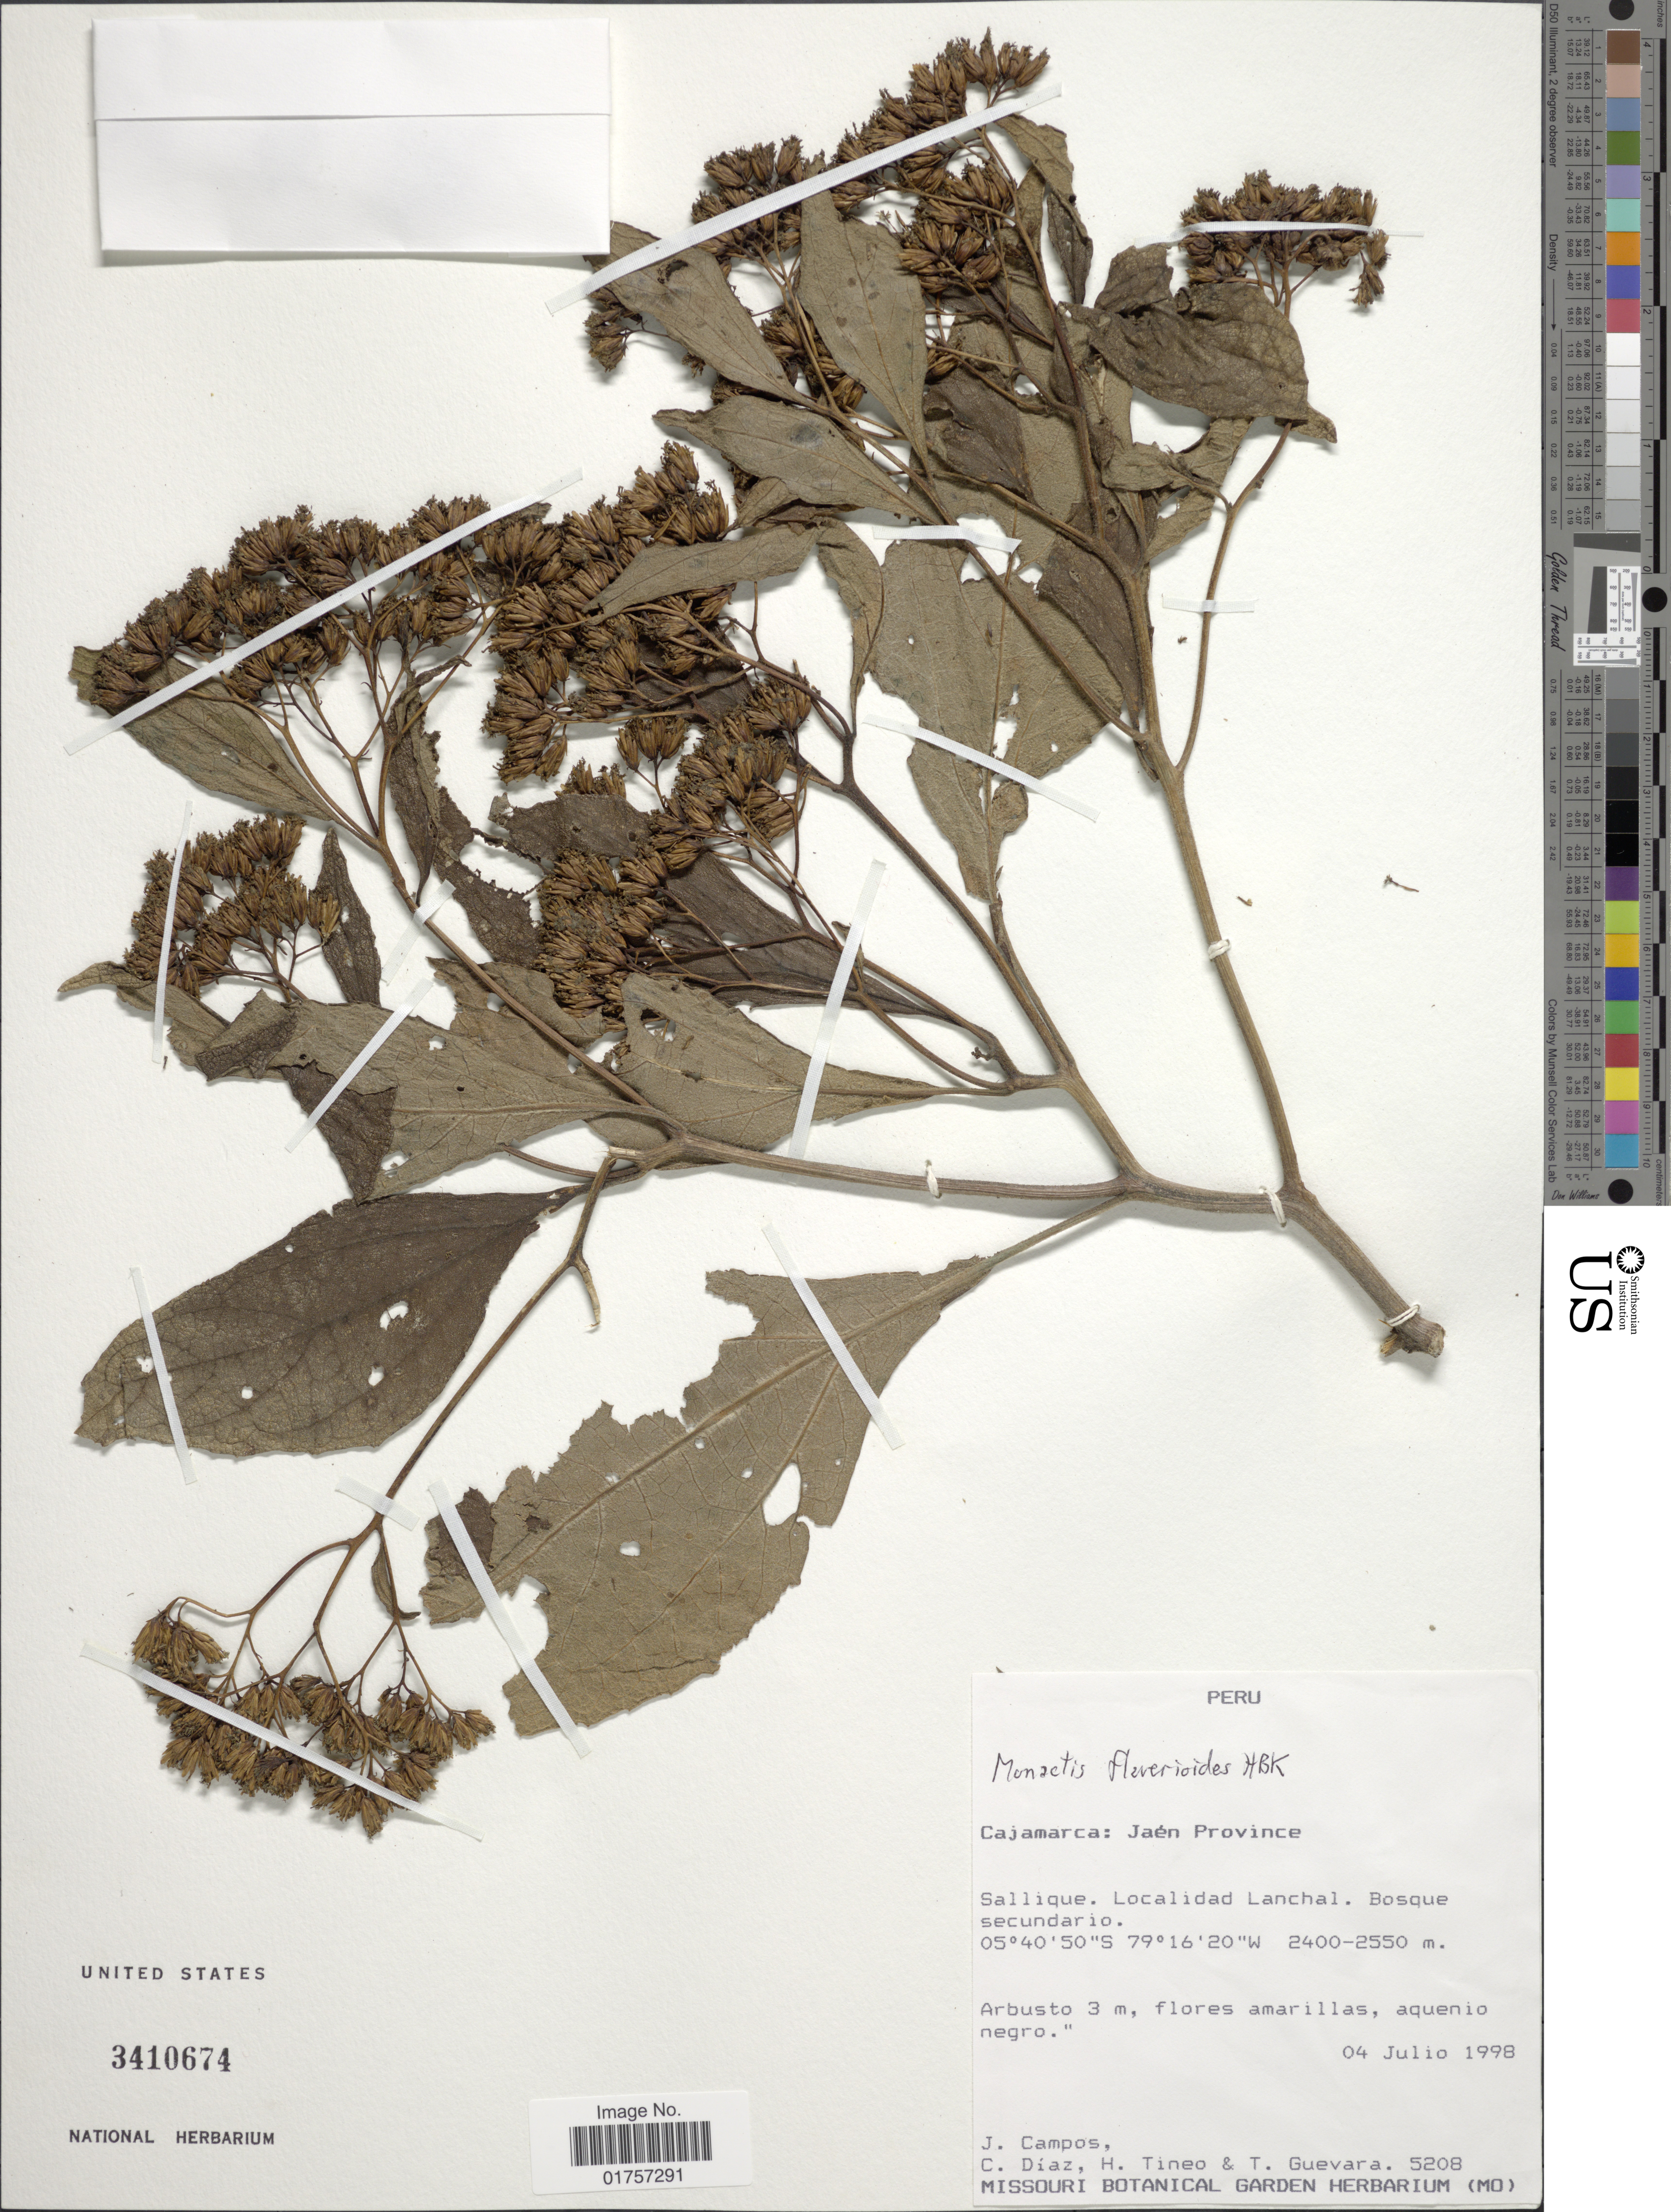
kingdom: Plantae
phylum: Tracheophyta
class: Magnoliopsida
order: Asterales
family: Asteraceae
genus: Monactis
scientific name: Monactis flaverioides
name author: Humb.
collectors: J. Campos, C. Díaz, E. Tineo & T. Guevara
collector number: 5208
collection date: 1998-07-04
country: Peru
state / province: Cajamarca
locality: Jaén Province. Sallique. Localidad Lanchal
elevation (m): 2400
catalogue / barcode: US 3410674